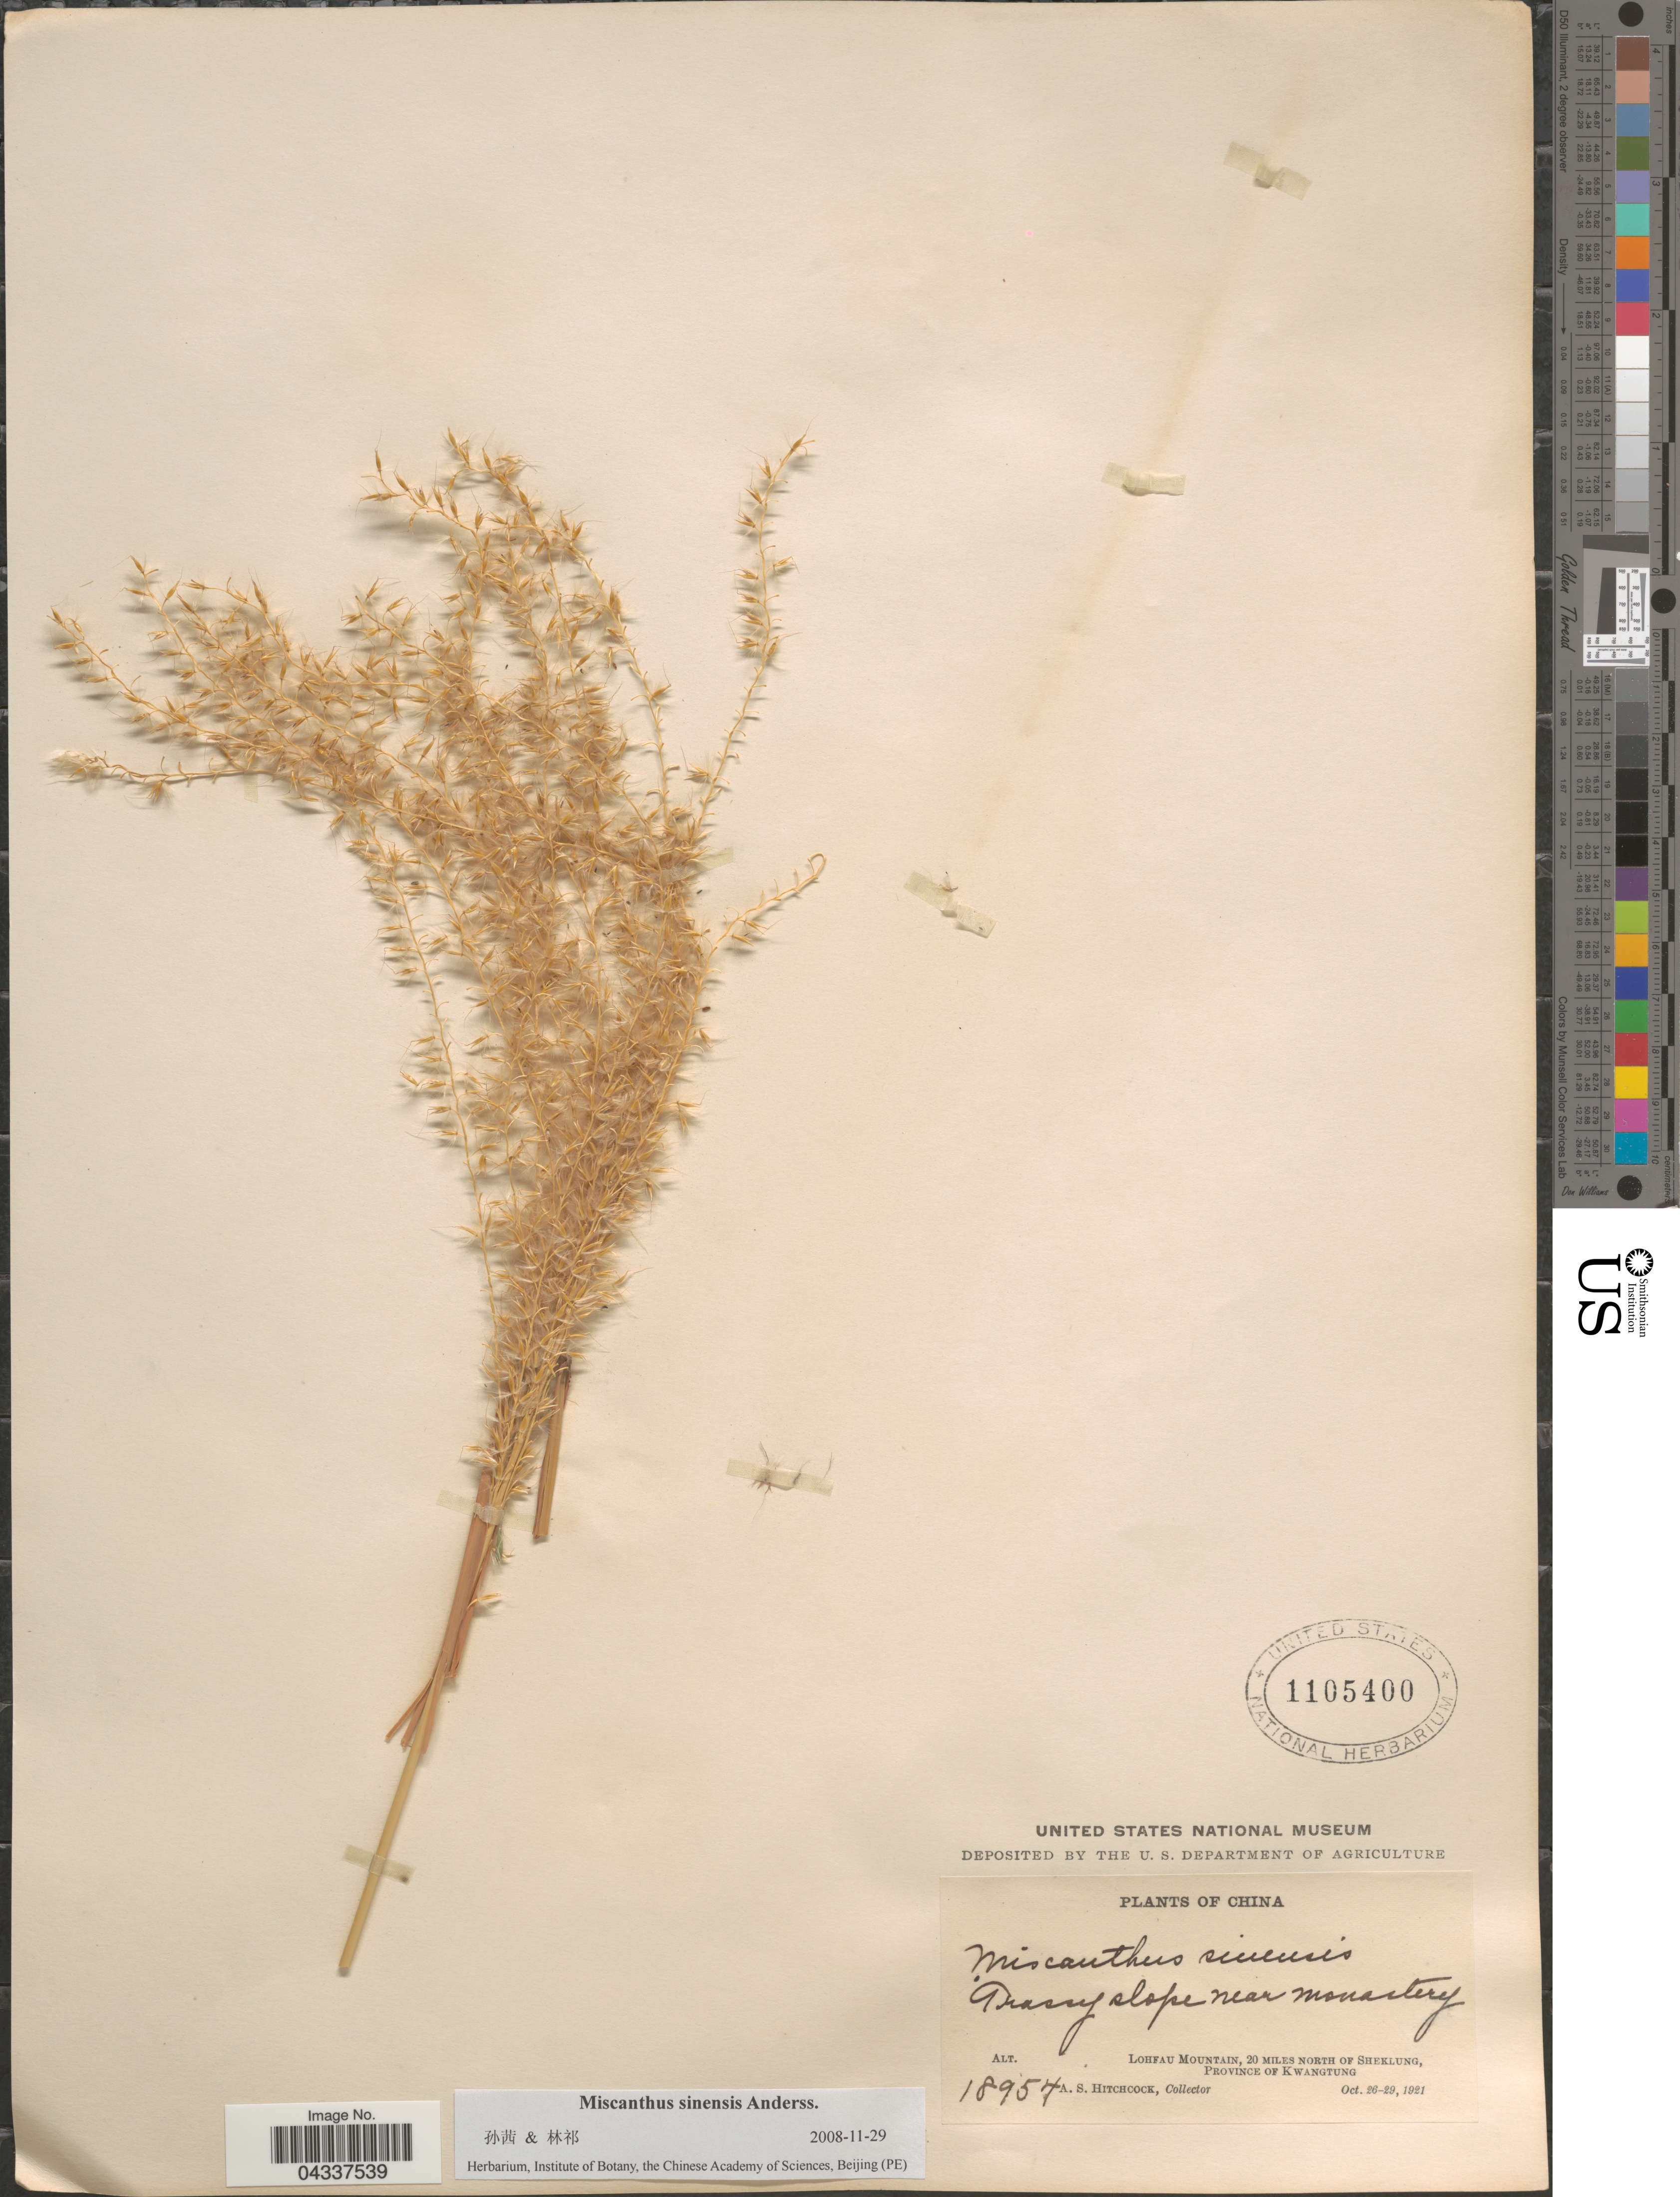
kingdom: Plantae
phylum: Tracheophyta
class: Liliopsida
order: Poales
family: Poaceae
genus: Miscanthus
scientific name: Miscanthus sinensis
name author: Andersson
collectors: A. S. Hitchcock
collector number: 18954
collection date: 1921-10-26/1921-10-29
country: China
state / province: Guangdong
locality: Grassy slope near monastery. Lohfau Mountain, 20 miles north of Sheklung, Province of Kwangtung.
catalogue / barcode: US 1105400